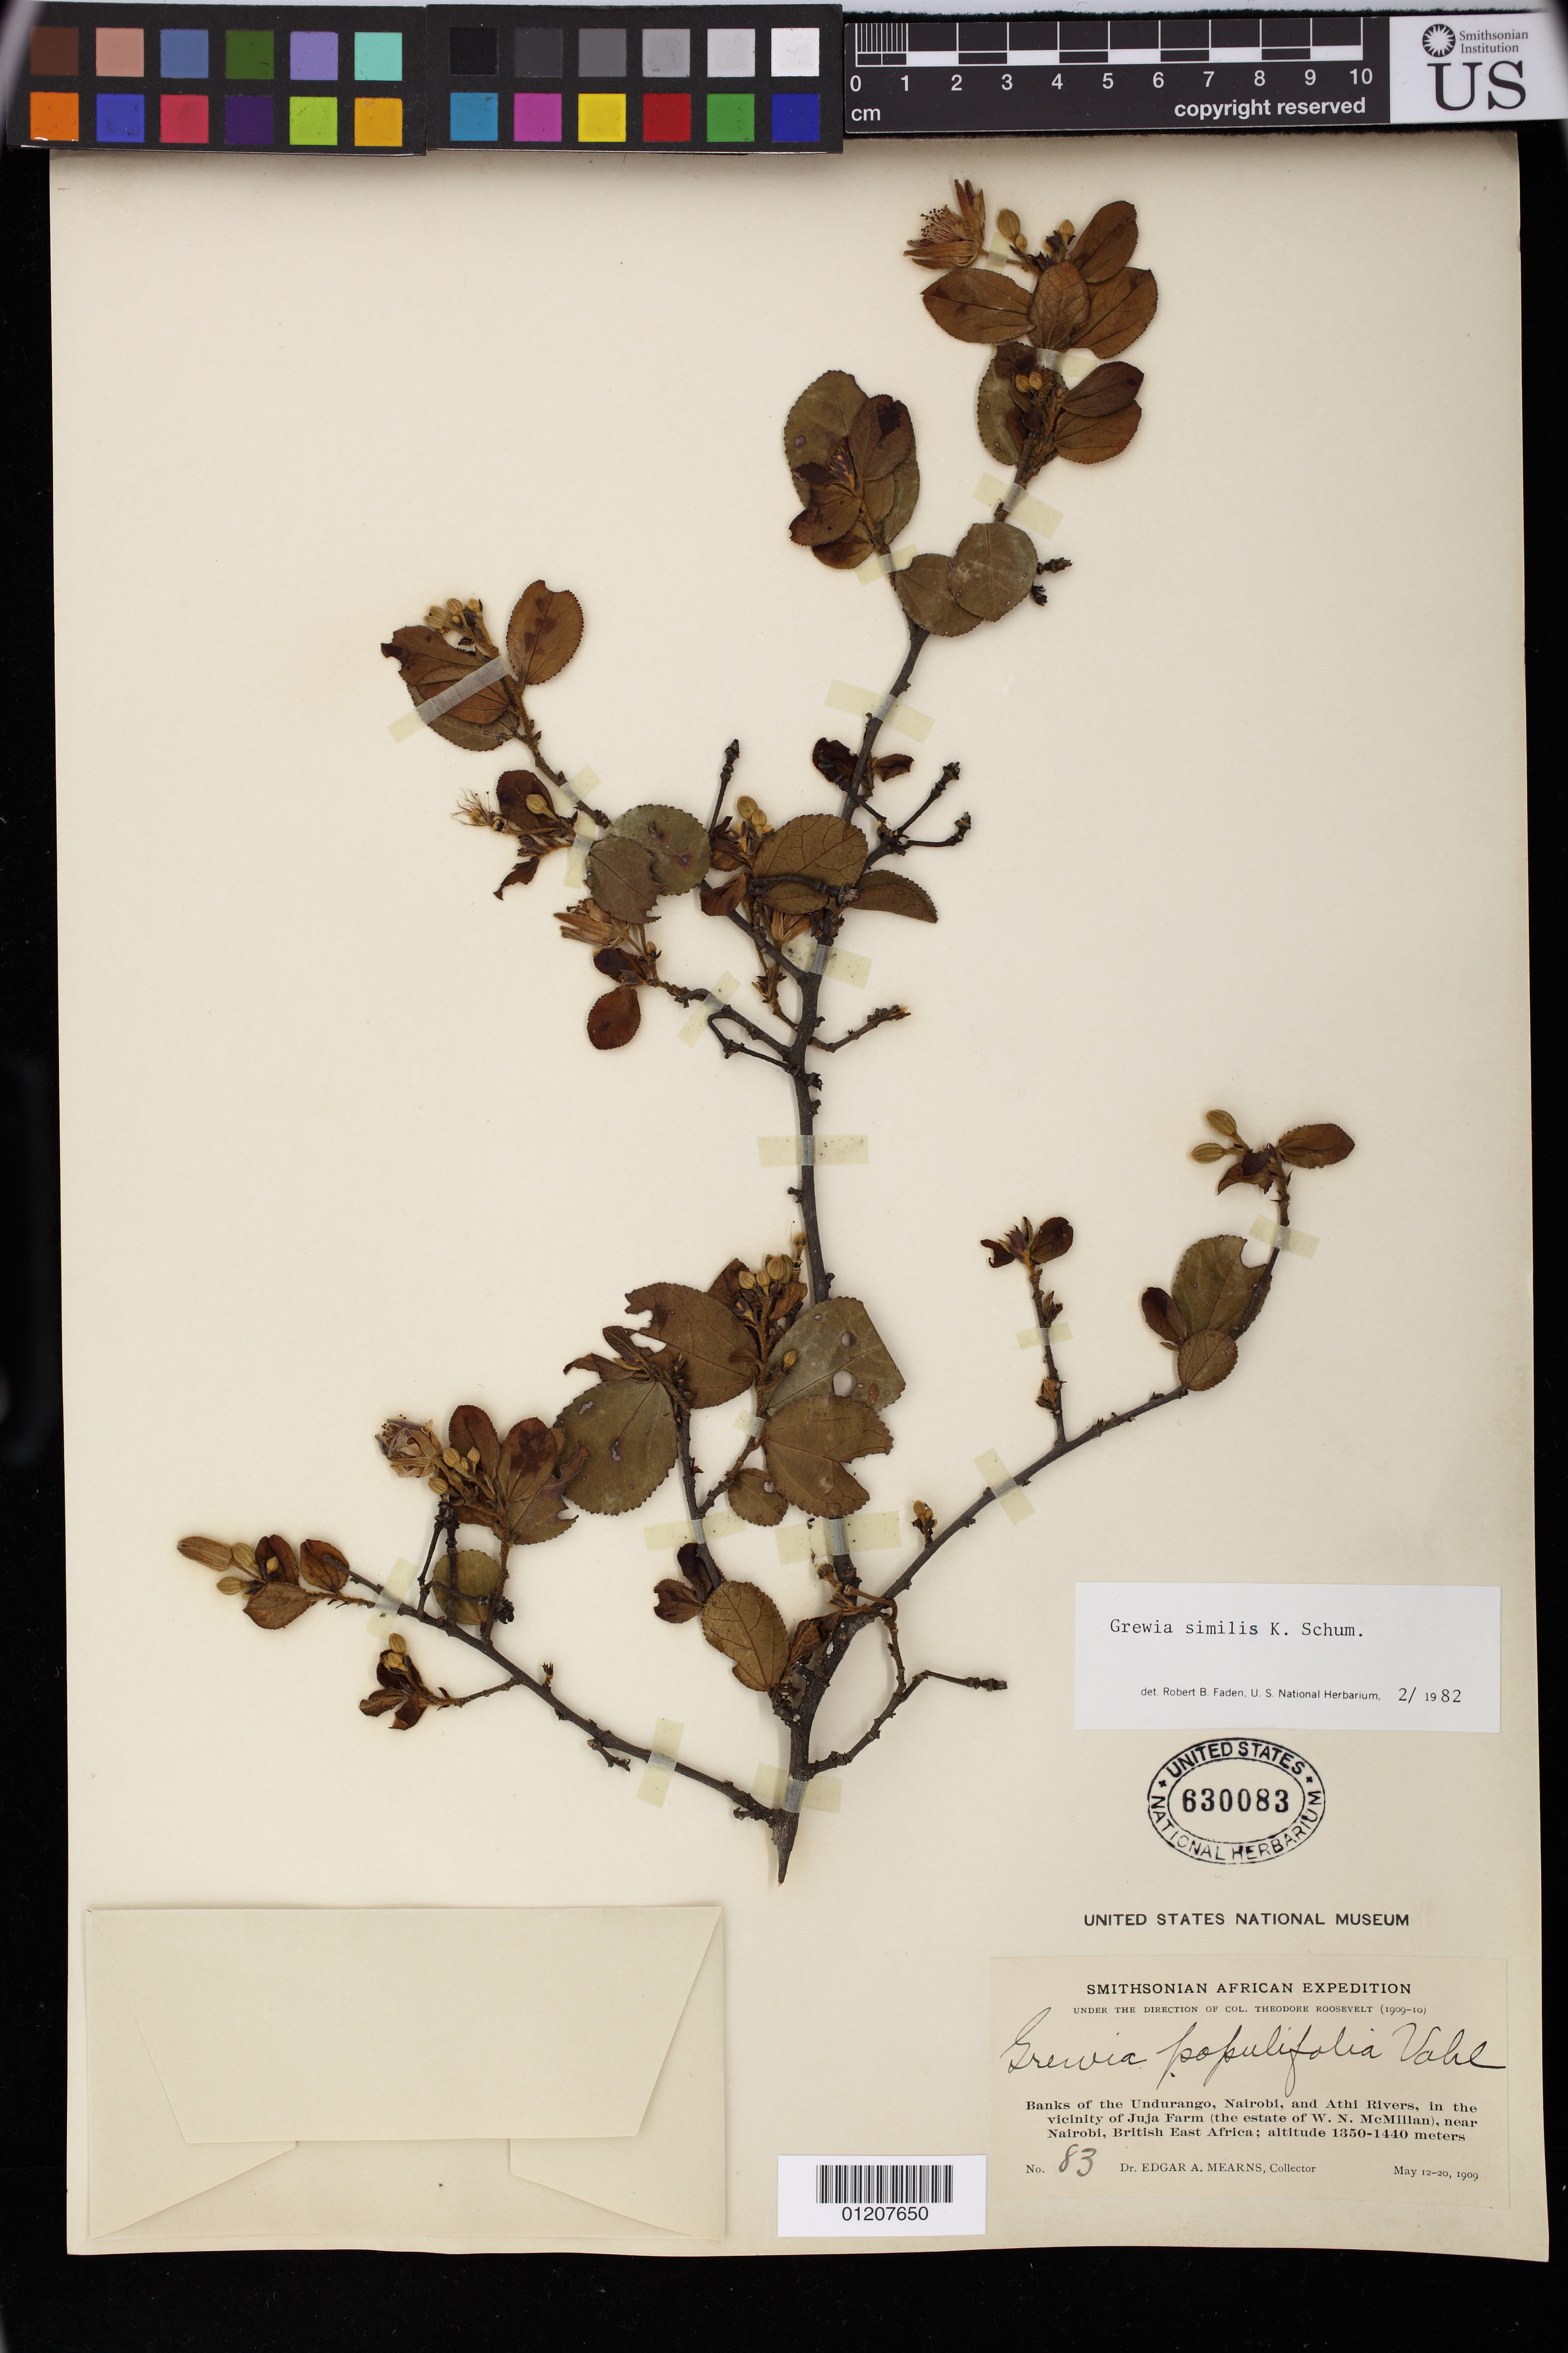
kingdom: Plantae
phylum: Tracheophyta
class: Magnoliopsida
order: Malvales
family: Malvaceae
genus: Grewia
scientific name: Grewia similis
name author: K. Schum.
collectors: E. A. Mearns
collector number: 83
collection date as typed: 12 May 1909 to 20 May 1909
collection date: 1909-05-12/1909-05-20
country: Kenya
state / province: Nairobi Area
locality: Banks of the Undurango, Nairobi, and Athi Rivers, in the vicinity of Juja Farm (the estate of W. N. McMillan), near Nairobi, British East Africa.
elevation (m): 1350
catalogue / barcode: US 630083